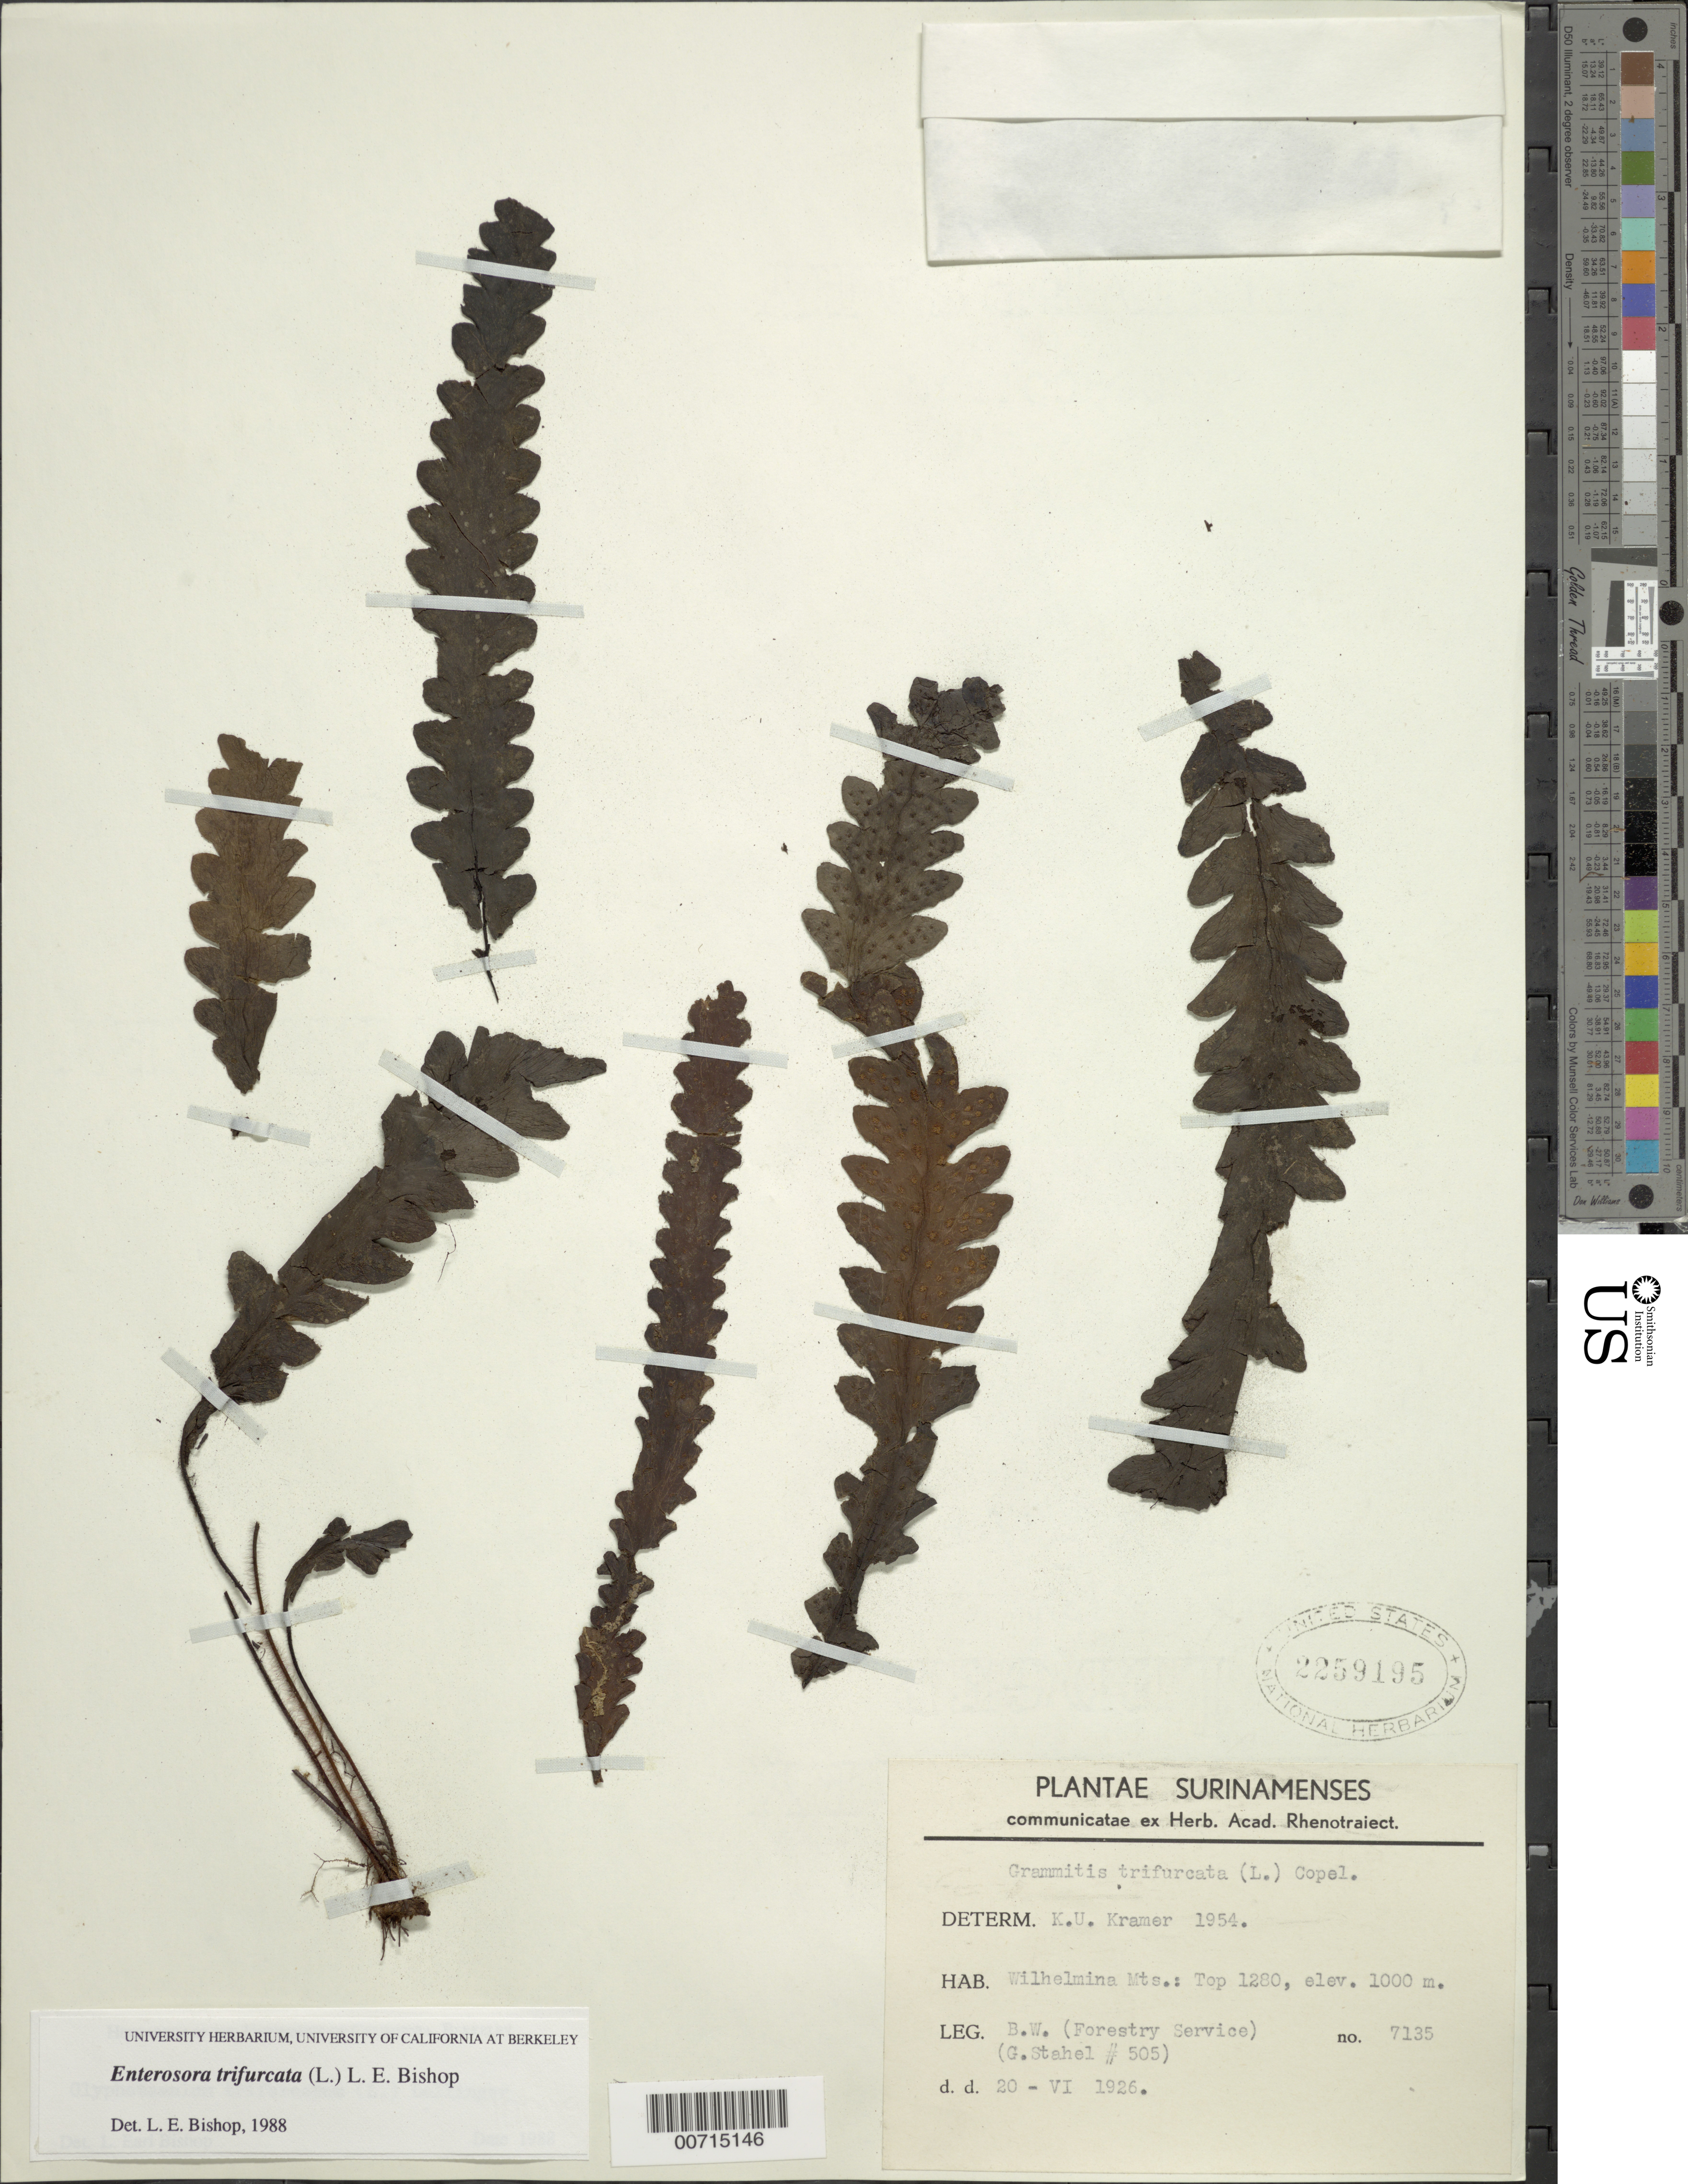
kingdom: Plantae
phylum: Tracheophyta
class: Polypodiopsida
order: Polypodiales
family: Polypodiaceae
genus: Enterosora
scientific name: Enterosora trifurcata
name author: (L.) L.E. Bishop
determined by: Bishop, L. E.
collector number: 7135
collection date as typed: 20-Jun-26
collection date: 1926-06-20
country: Suriname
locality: Wilhelminagebergte (Wilhelmina Mts.), top 1280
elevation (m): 1000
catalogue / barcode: US 2259195